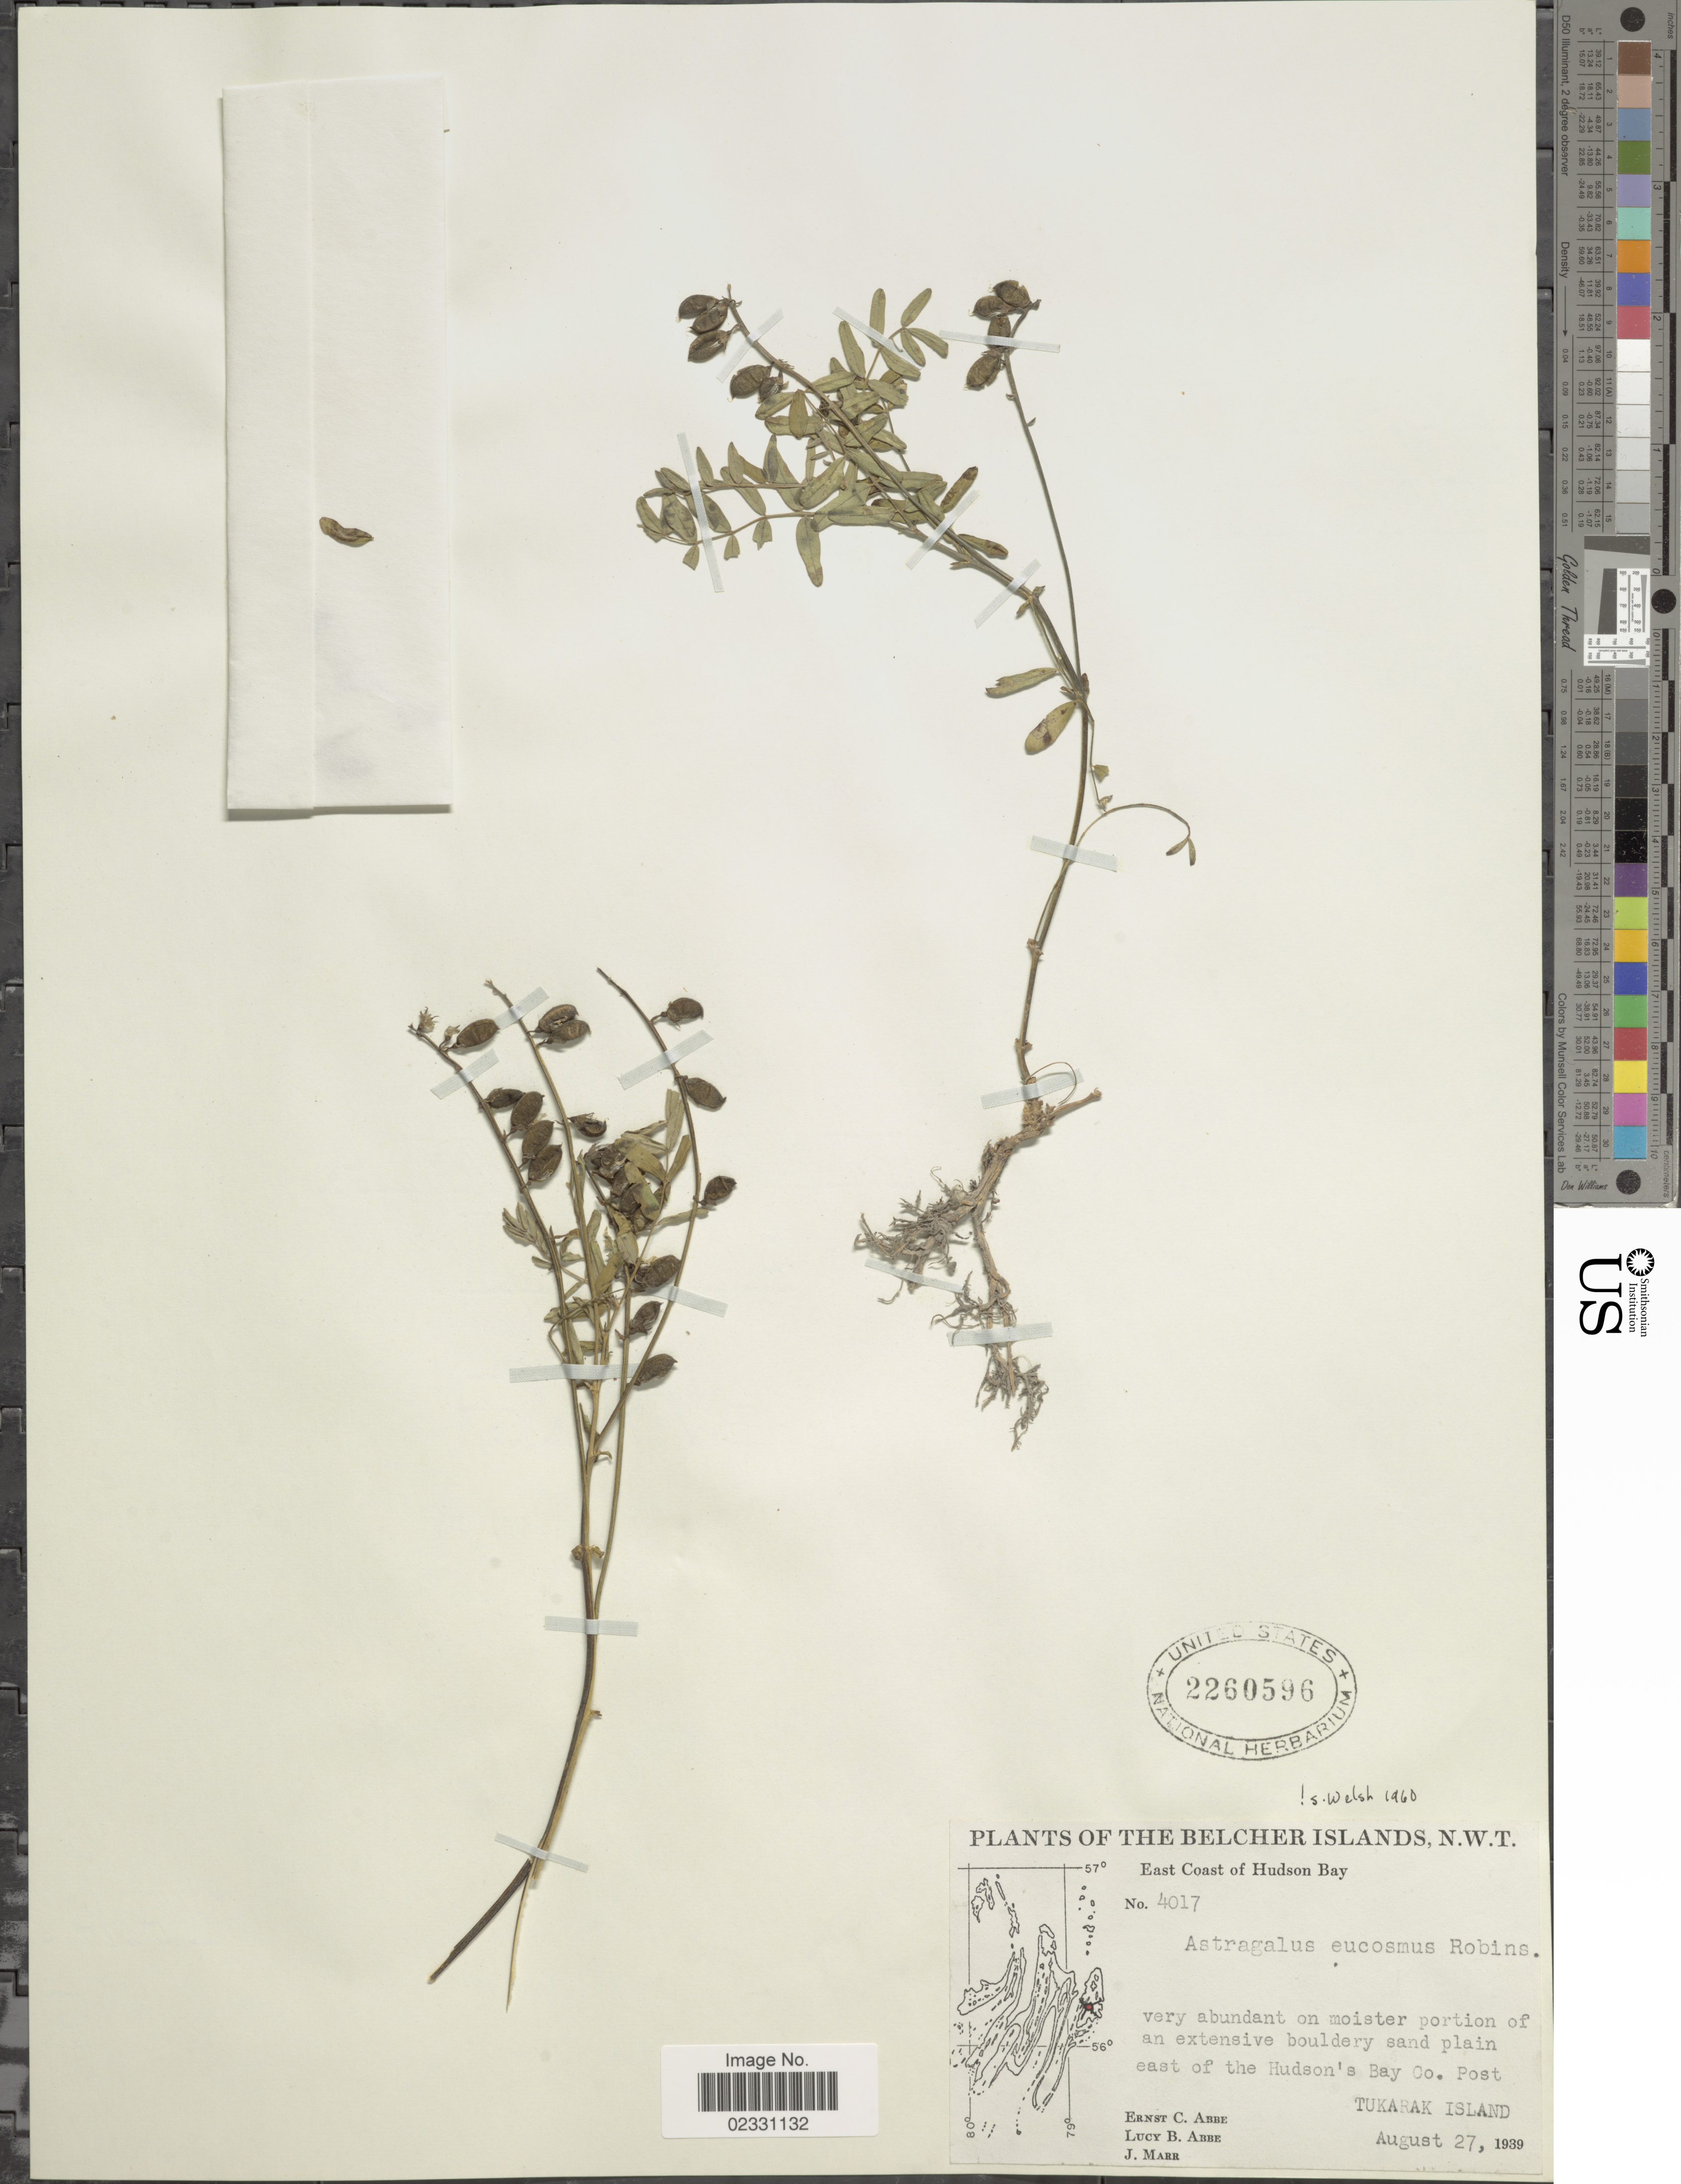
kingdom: Plantae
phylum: Tracheophyta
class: Magnoliopsida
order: Fabales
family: Fabaceae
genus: Astragalus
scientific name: Astragalus eucosmus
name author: B.L. Rob.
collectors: E. C. Abbe, L. B. Abbe & J. Marr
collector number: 4017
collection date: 1939-08-27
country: Canada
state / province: Northwest Territories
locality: Belcher Islands. East Coast of Hudson Bay. east of the Hudson's Bay Ci, Post. Tukarak Island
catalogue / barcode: US 2260596